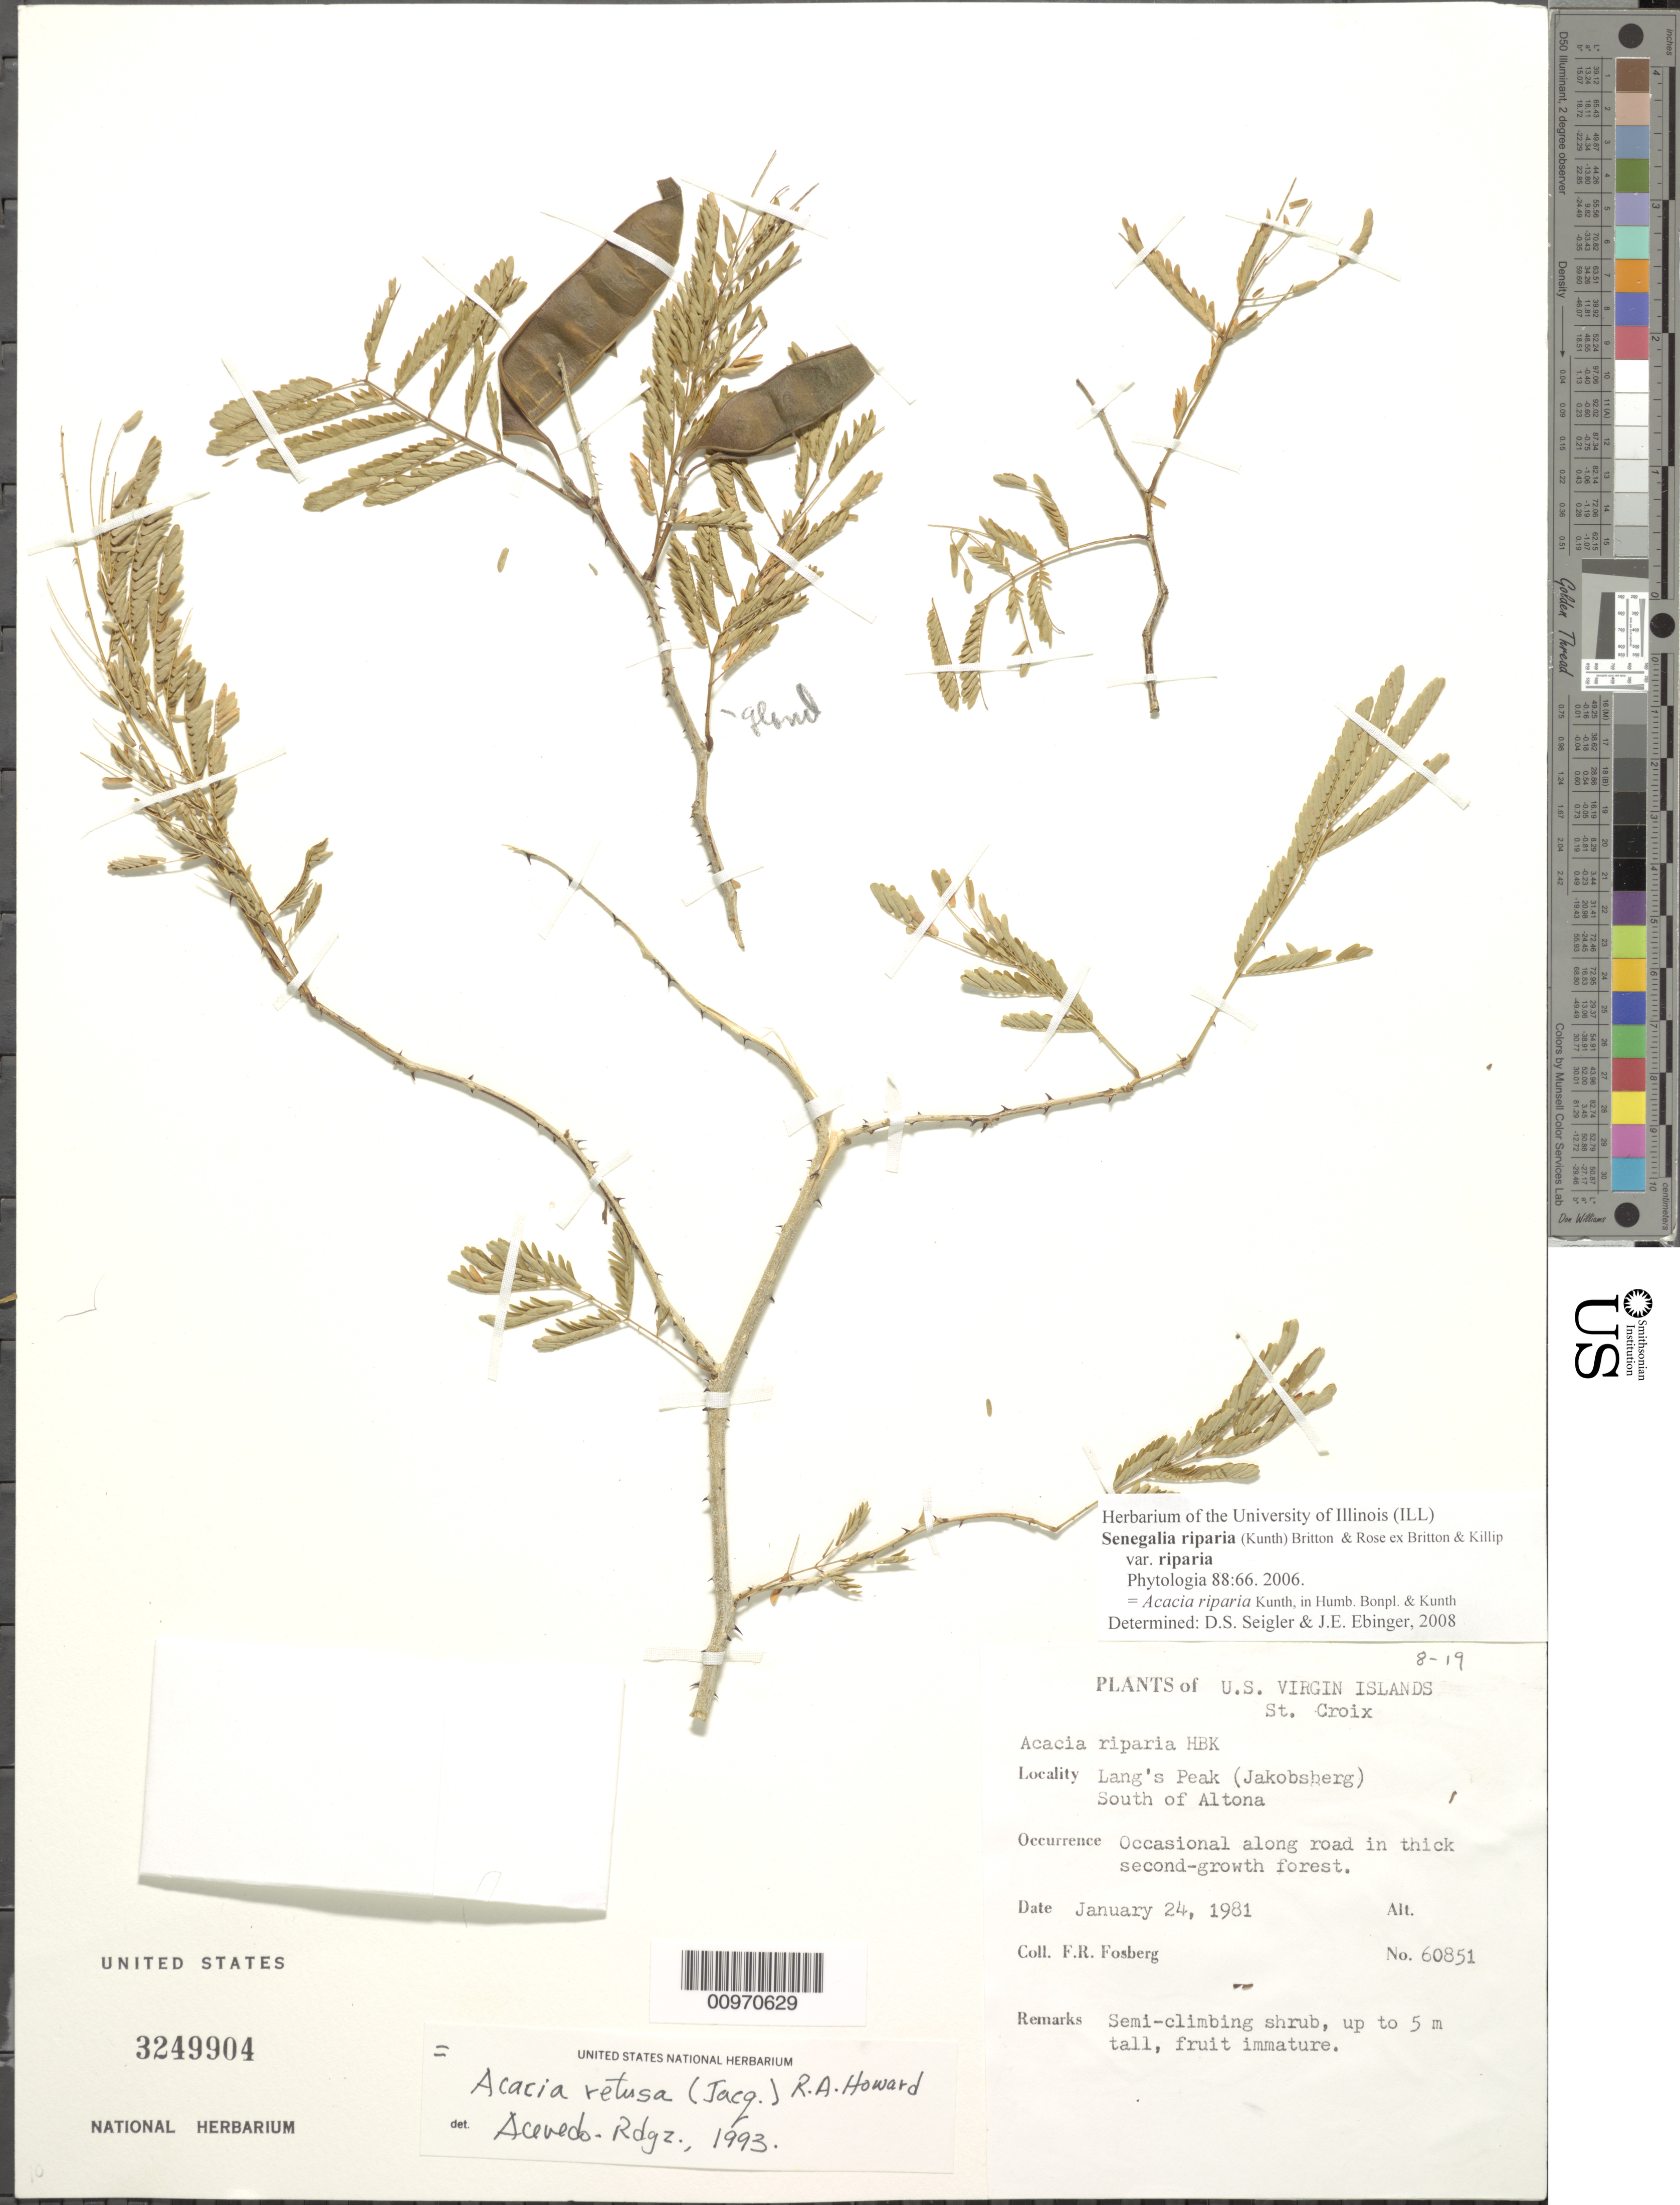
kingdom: Plantae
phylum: Tracheophyta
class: Magnoliopsida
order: Fabales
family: Fabaceae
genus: Senegalia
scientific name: Senegalia riparia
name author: (Kunth) Britton & Rose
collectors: F. R. Fosberg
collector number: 60851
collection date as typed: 24 Jan 1981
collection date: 1981-01-24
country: U.S. Virgin Islands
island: St. Croix I.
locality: Lang's Peak (Jakobsberg), south of Altona.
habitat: Occasional along road in thick second-growth forest.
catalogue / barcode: US 3249904